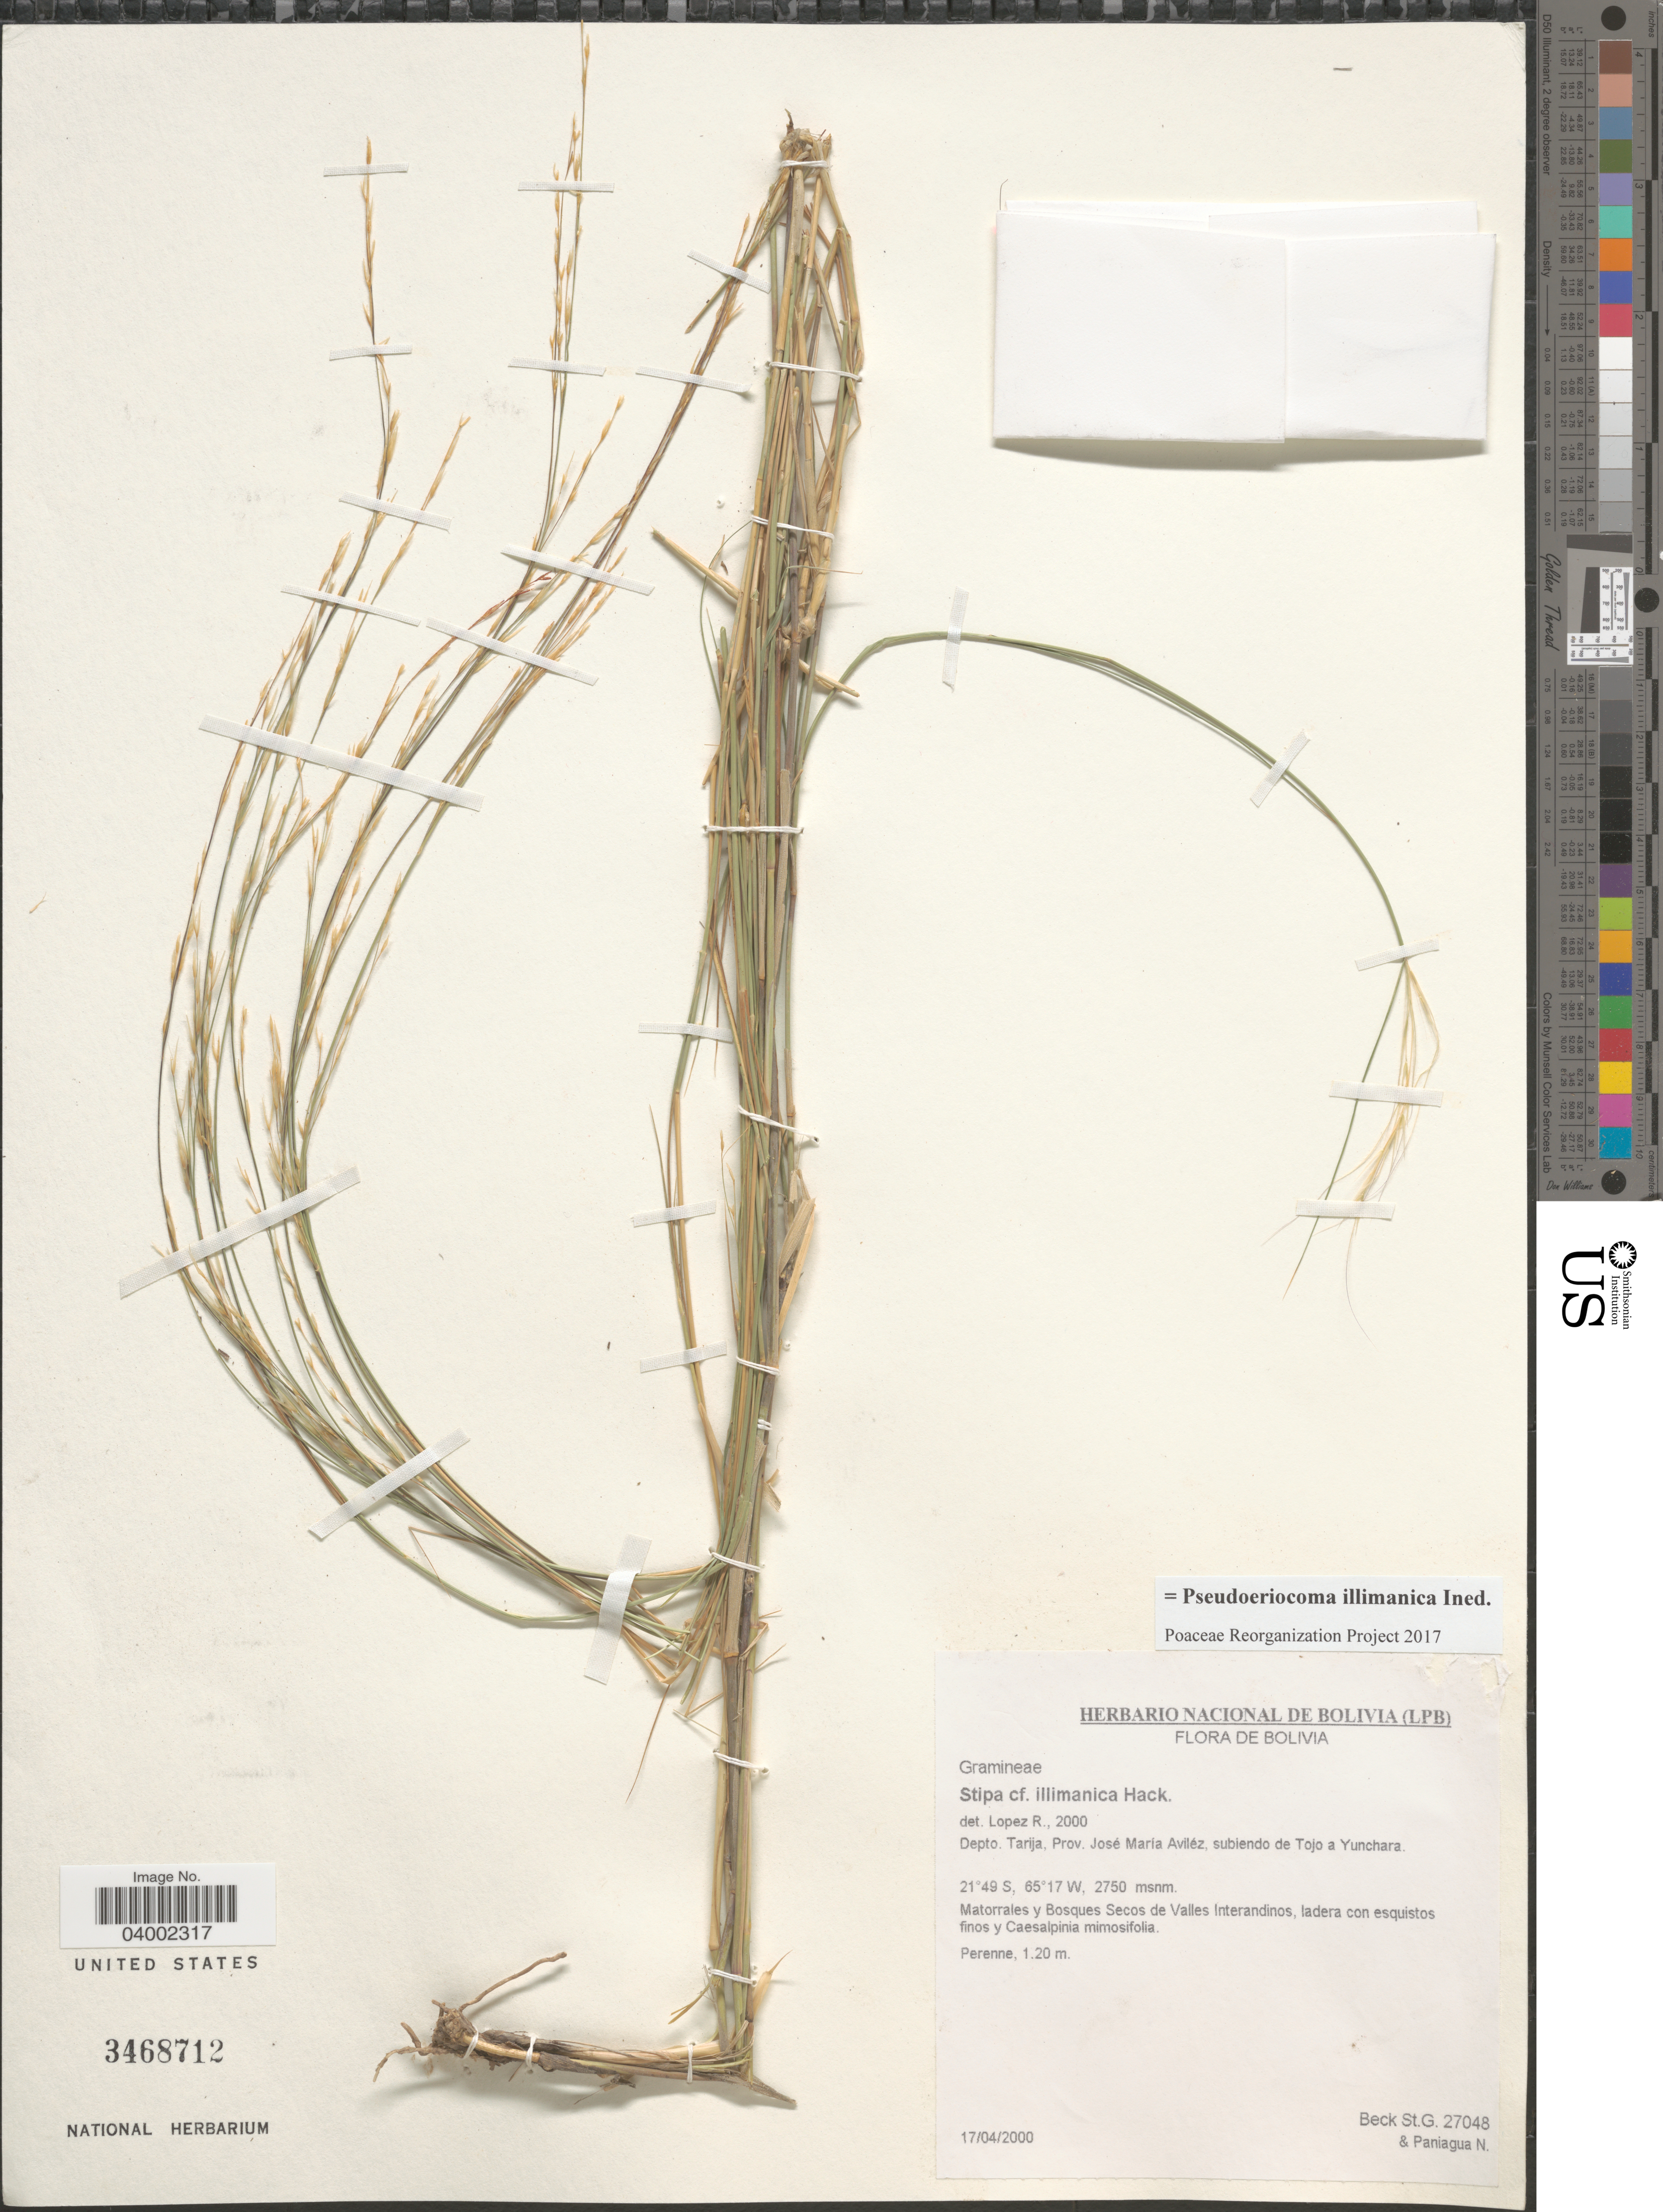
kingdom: Plantae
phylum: Tracheophyta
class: Liliopsida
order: Poales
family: Poaceae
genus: Pseudoeriocoma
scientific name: Pseudoeriocoma illimanica ined.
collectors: S. G. Beck & N. Paniagua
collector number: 27048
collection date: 2000-04-17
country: Bolivia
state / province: Tarija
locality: Depto. Tarija, Prov. José Maria Aviléz, subiendo de Tojo a Yunchara. Matorrales y Bosques Secos de Valles Interandinos.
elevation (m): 2750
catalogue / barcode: US 3468712